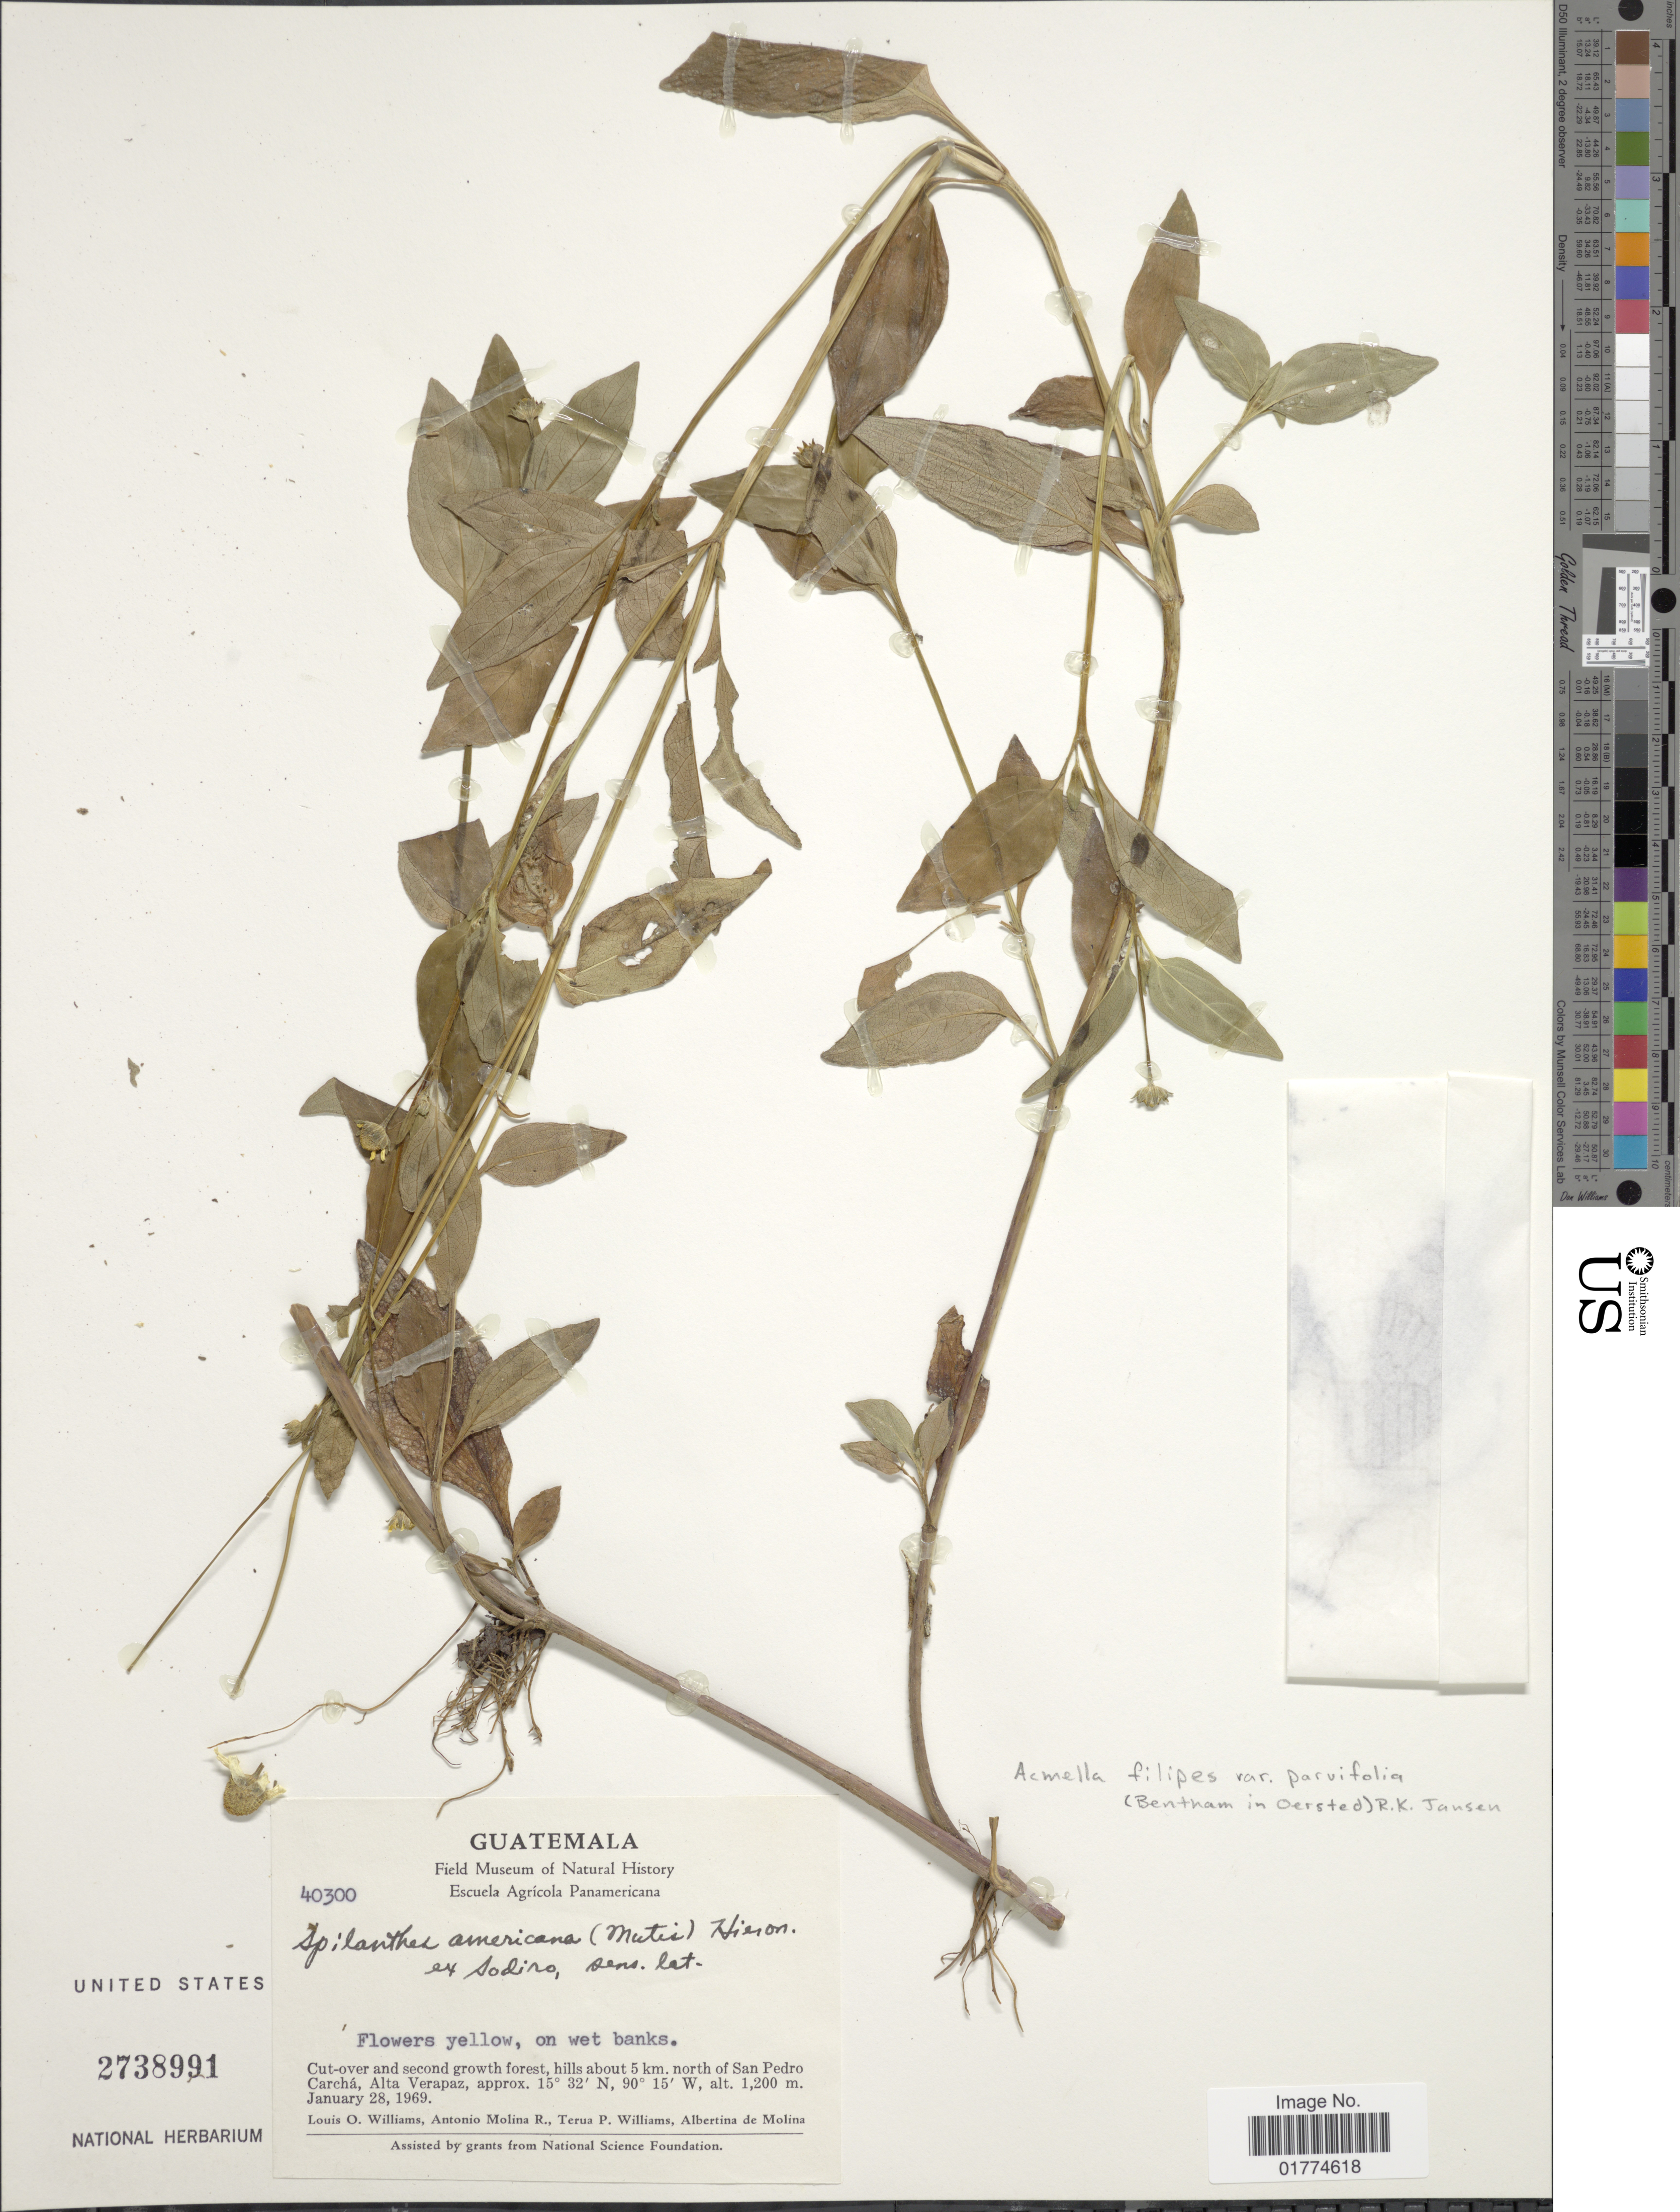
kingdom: Plantae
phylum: Tracheophyta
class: Magnoliopsida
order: Asterales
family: Asteraceae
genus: Acmella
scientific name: Acmella filipes var. parvifolia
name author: (Greenm.) R.K. Jansen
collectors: L. O. Williams, A. Molina R., T. P. Williams & A. R. Molina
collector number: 40300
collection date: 1969-01-28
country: Guatemala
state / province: Alta Verapaz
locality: Hills about 5 km. north of San Pedro Carchá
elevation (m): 1200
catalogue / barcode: US 2738991